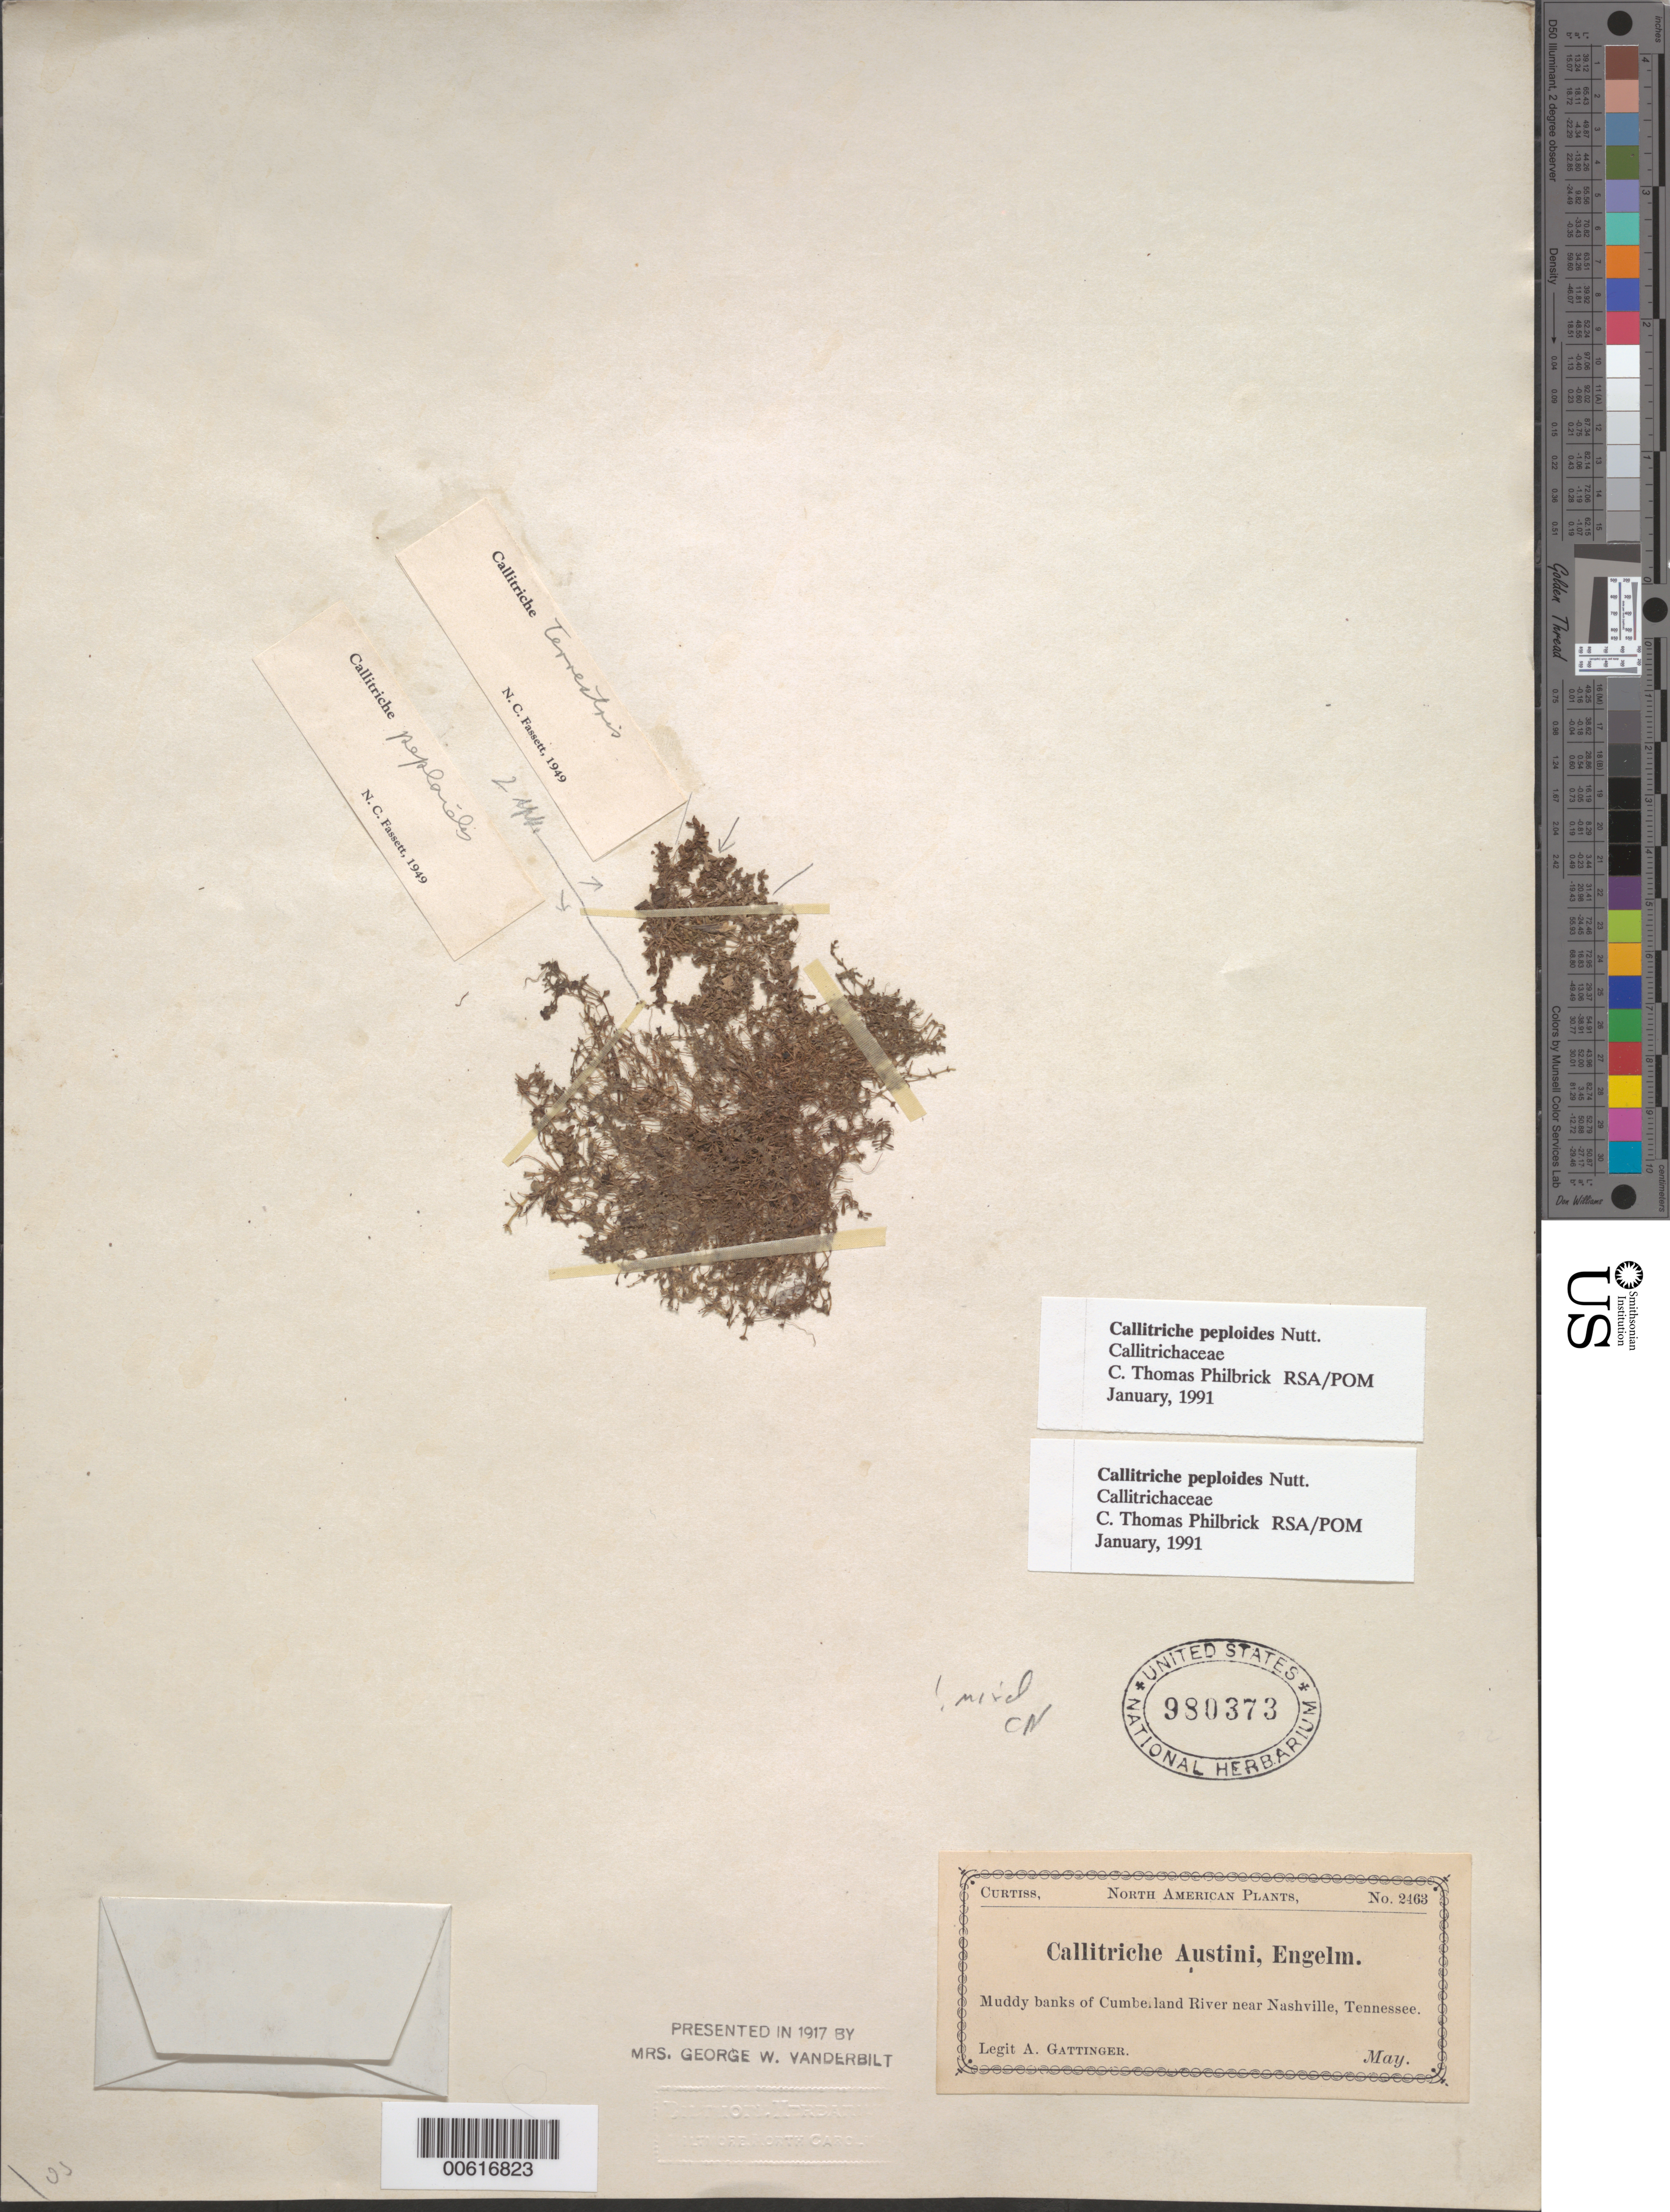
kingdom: Plantae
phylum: Tracheophyta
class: Magnoliopsida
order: Lamiales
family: Plantaginaceae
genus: Callitriche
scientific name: Callitriche peploides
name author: Nutt.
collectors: A. Gattinger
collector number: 2463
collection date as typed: May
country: United States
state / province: Tennessee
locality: Cumberland River near Nashville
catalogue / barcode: US 980373